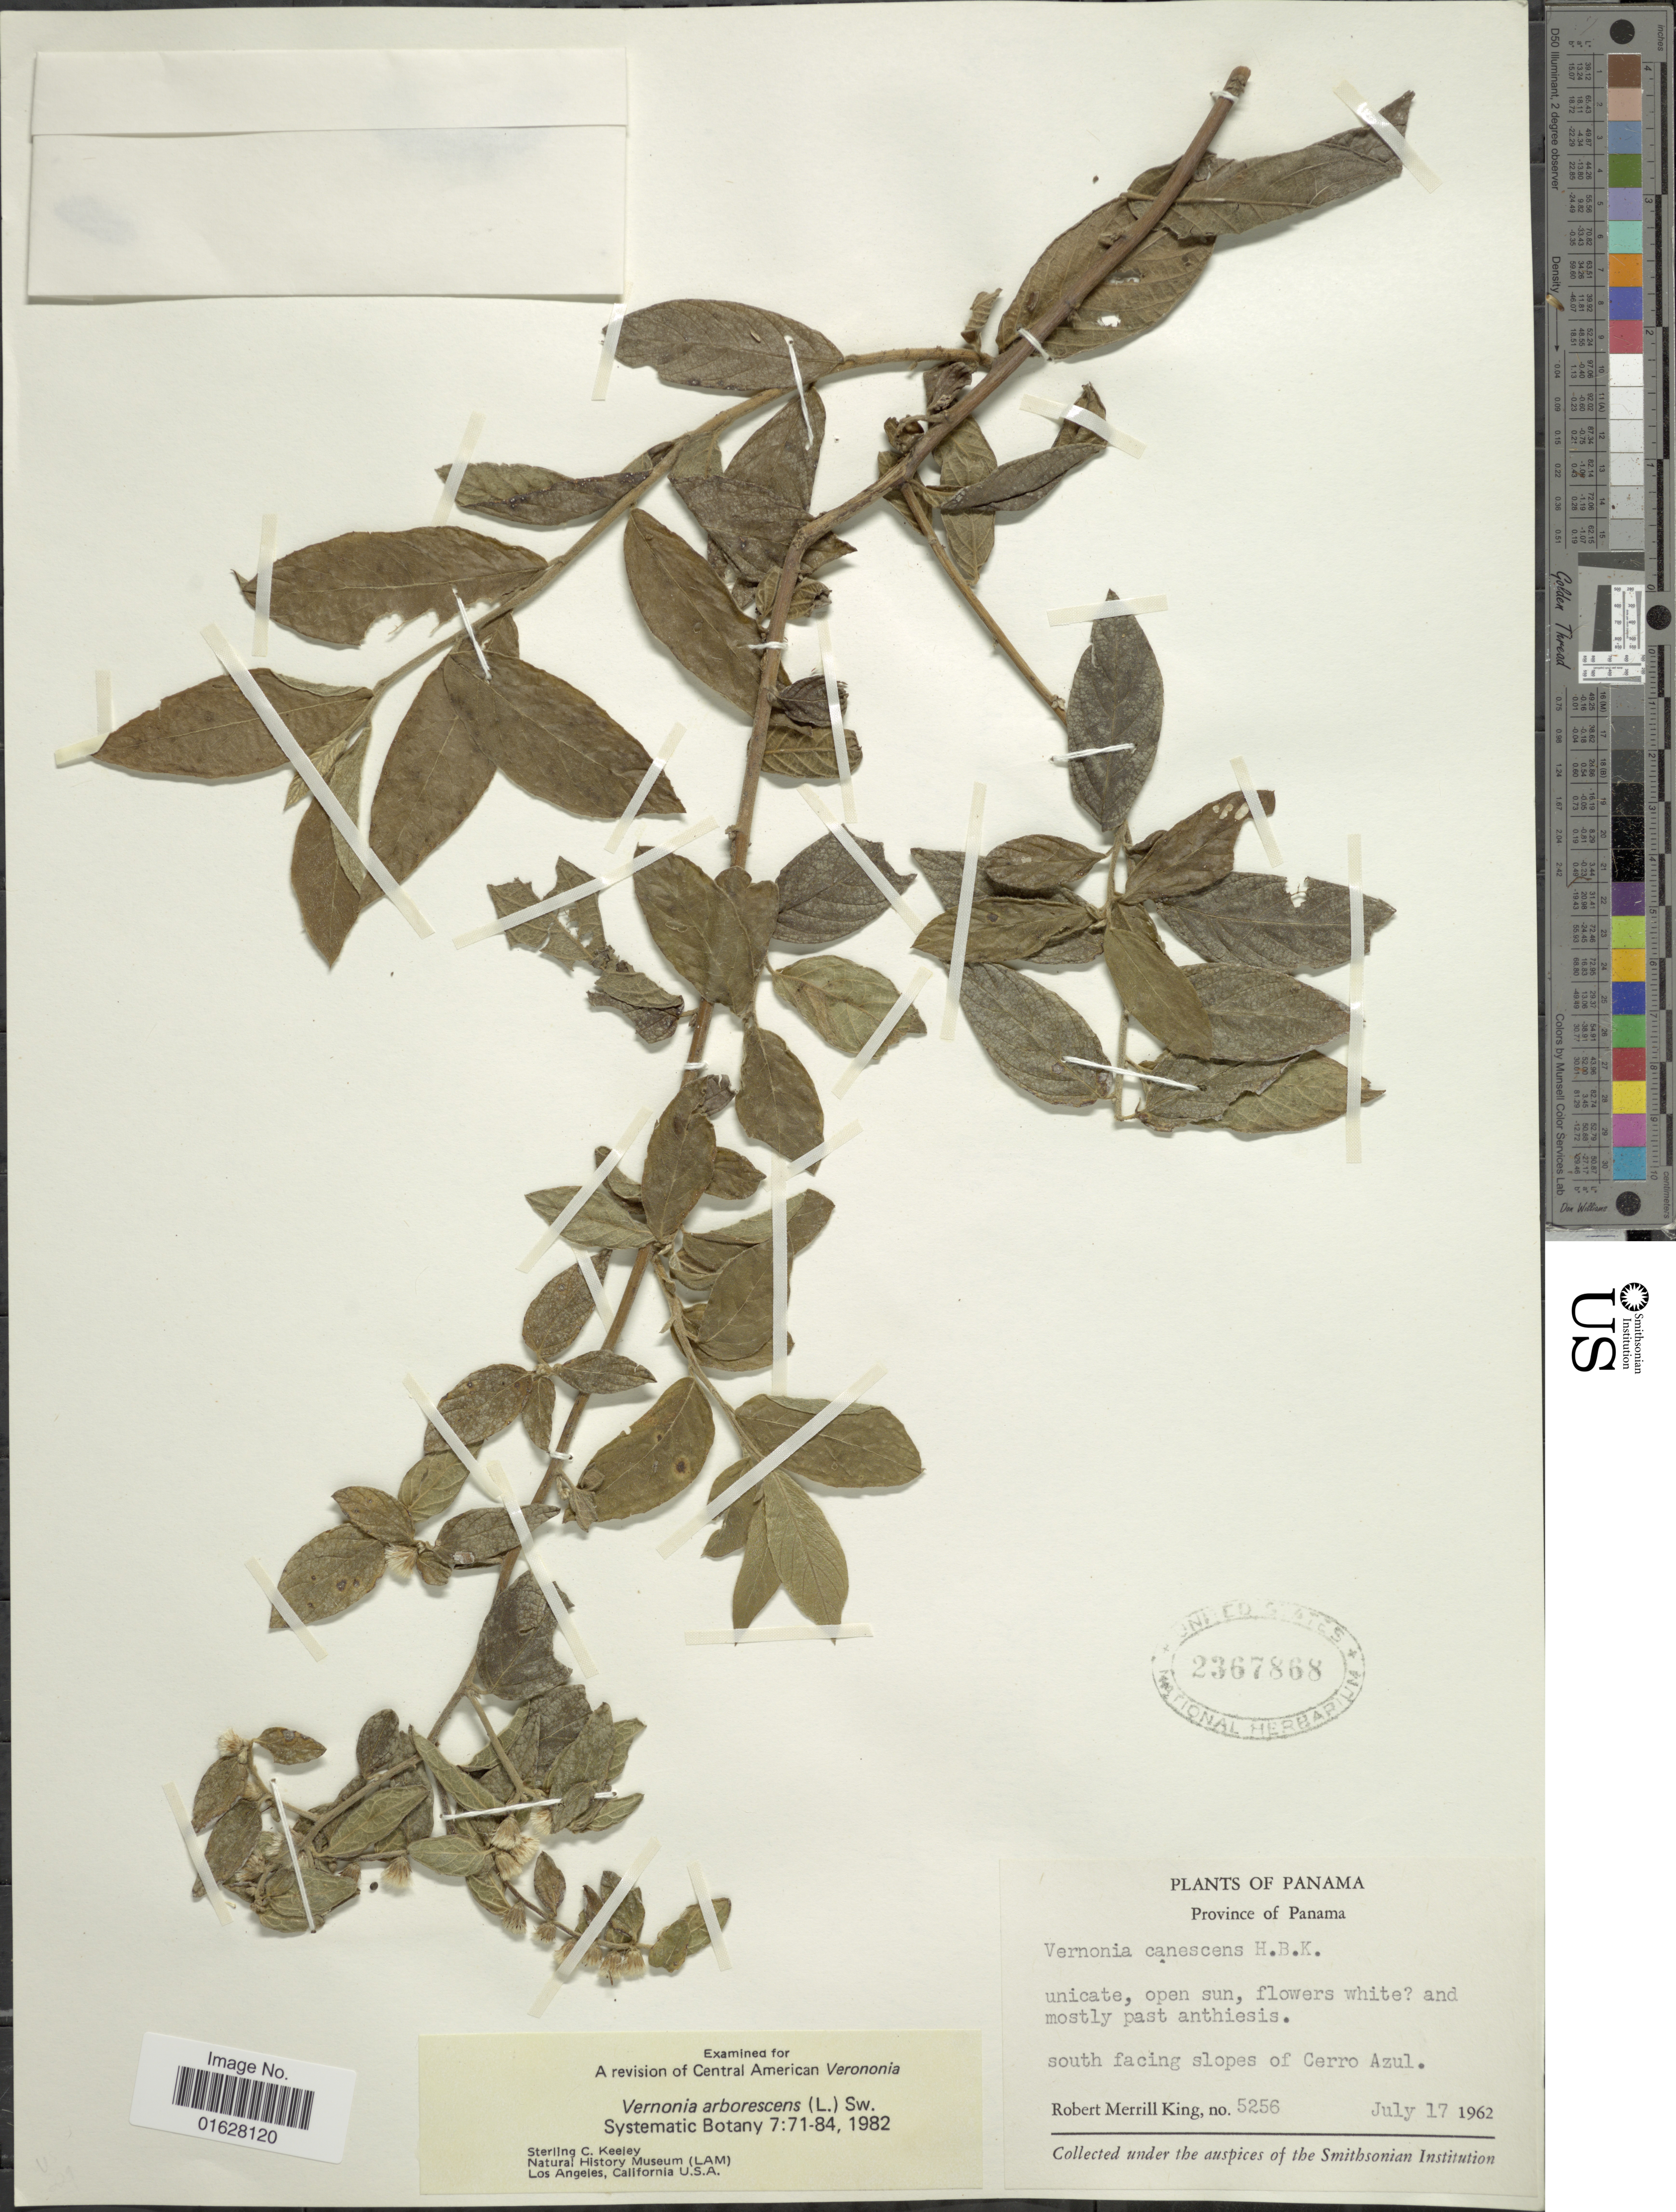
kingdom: Plantae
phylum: Tracheophyta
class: Magnoliopsida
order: Asterales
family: Asteraceae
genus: Lepidaploa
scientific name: Lepidaploa canescens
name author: (Kunth) H. Rob.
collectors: R. M. King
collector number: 5256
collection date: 1962-08-17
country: Panama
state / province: Panamá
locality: Panama. Province of Panamá. south facing slopes of Cerro Azul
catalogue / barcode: US 2367868